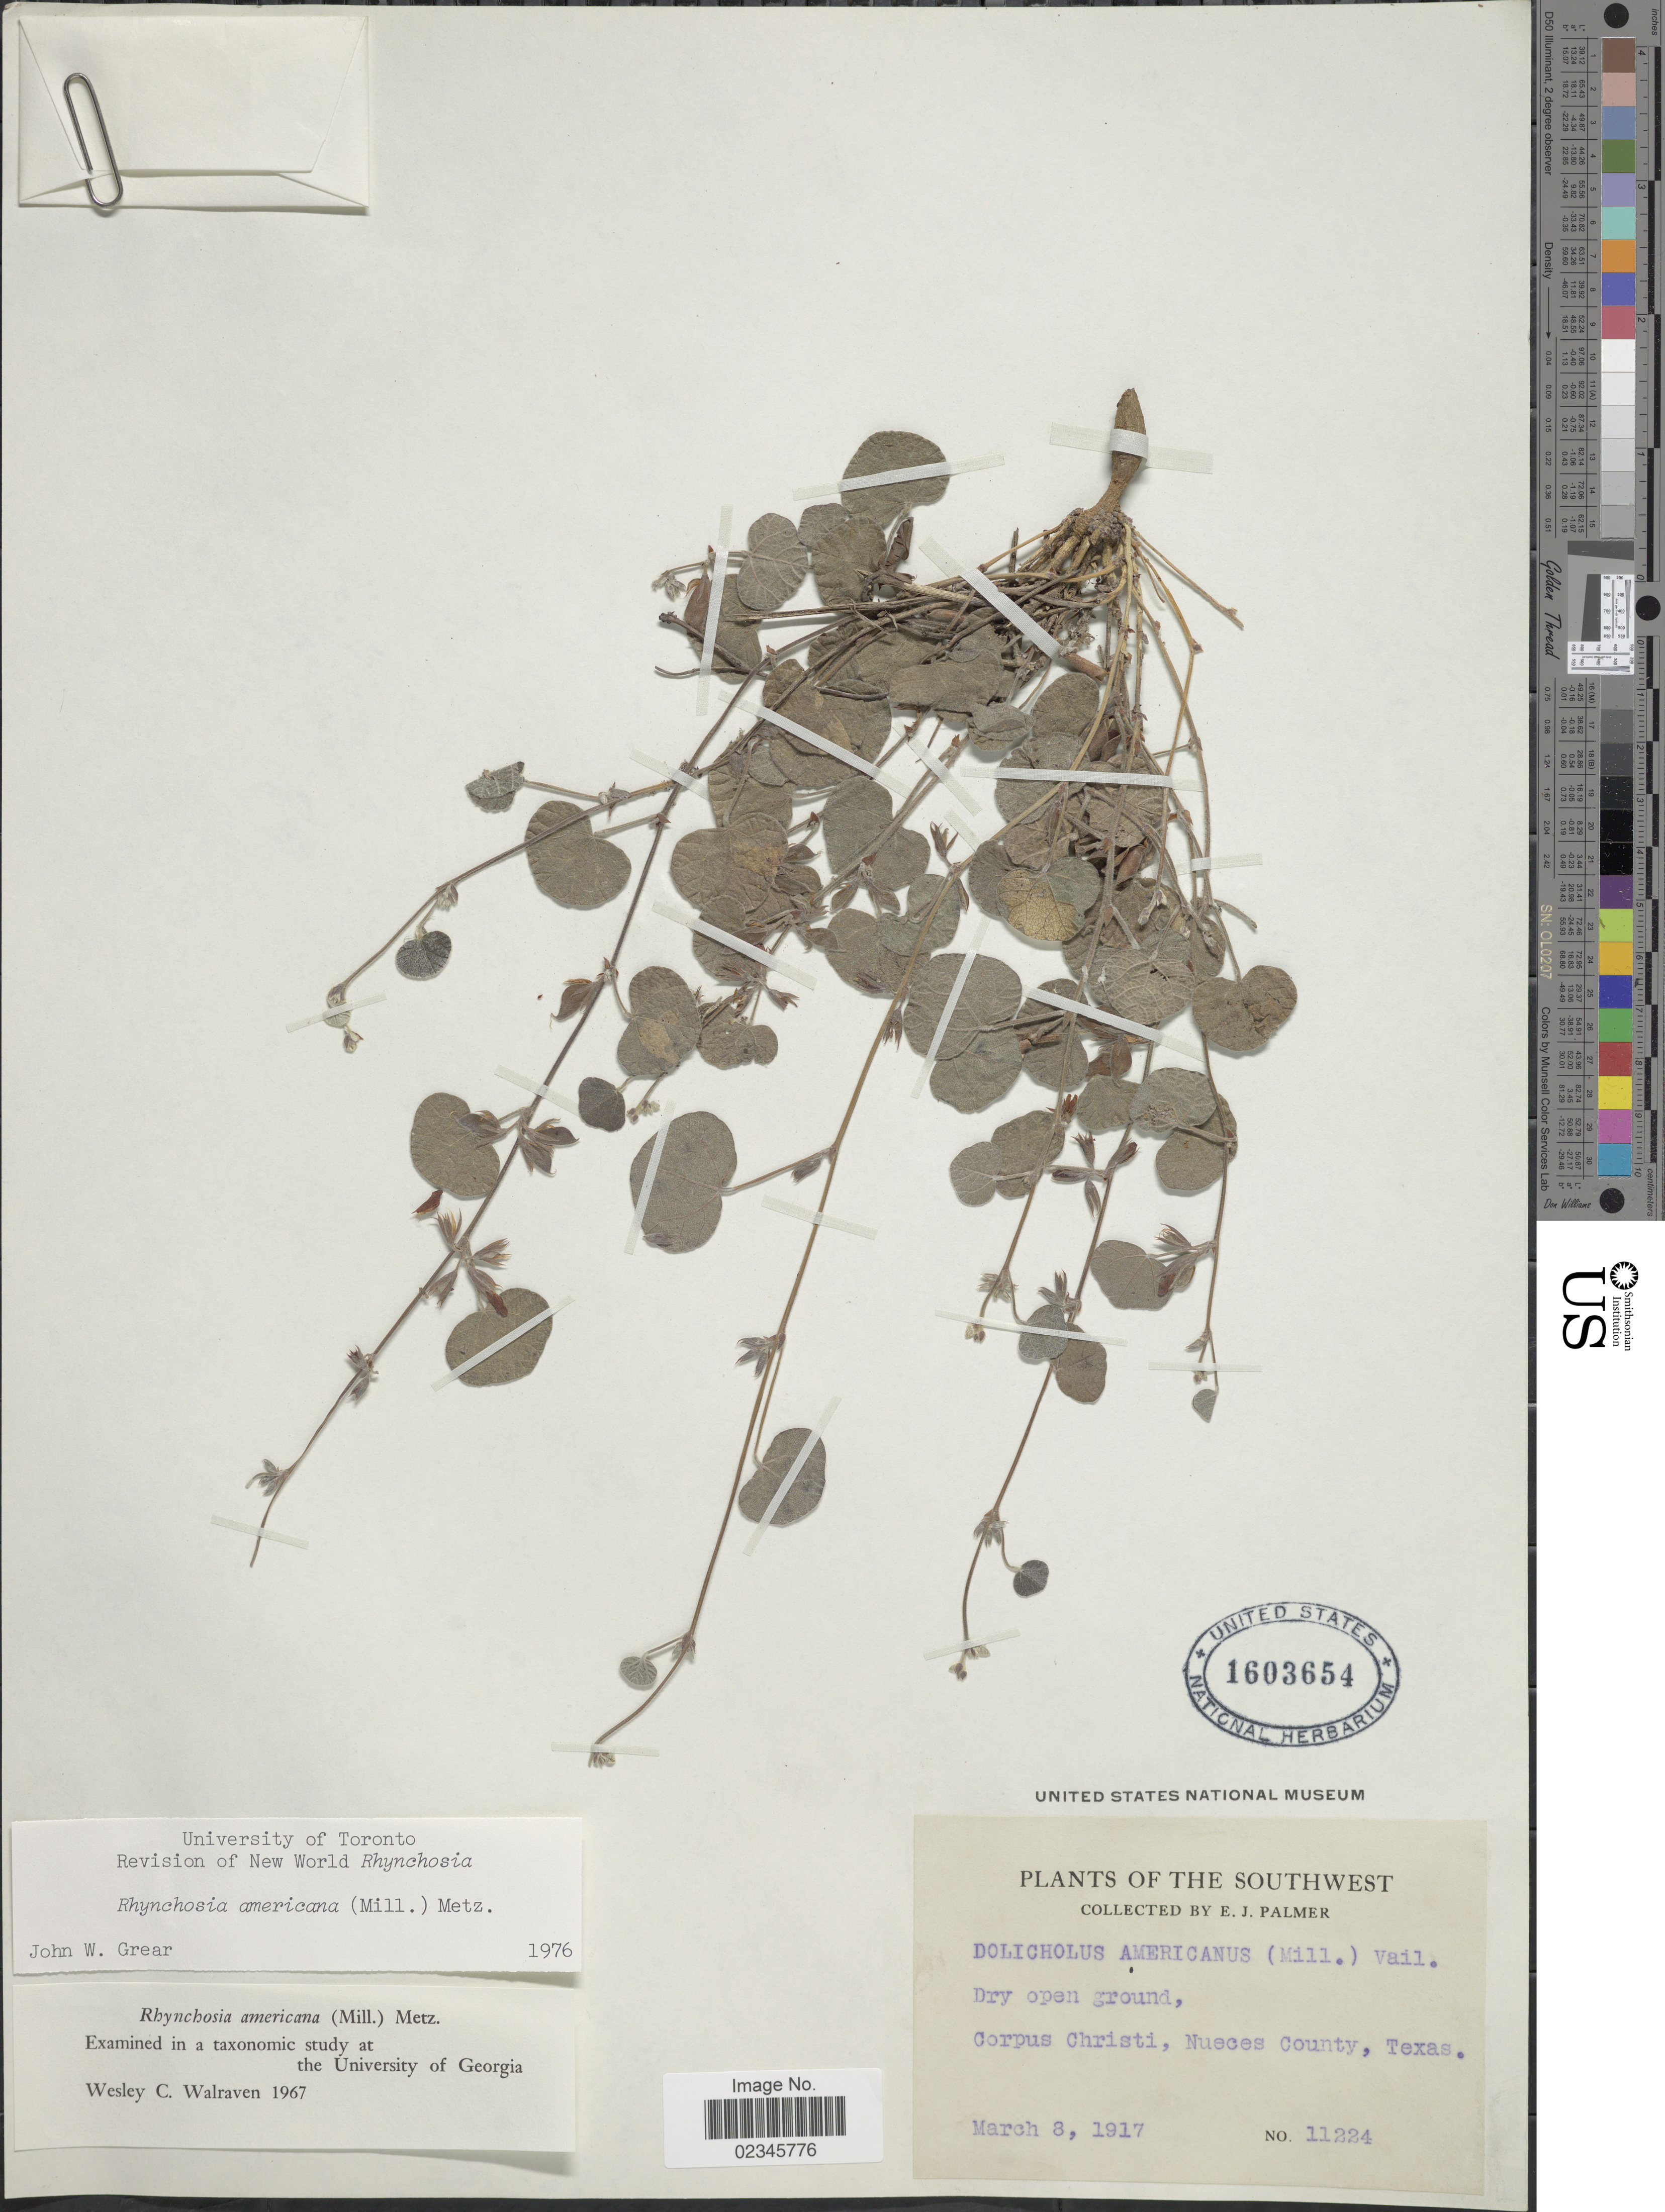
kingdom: Plantae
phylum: Tracheophyta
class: Magnoliopsida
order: Fabales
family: Fabaceae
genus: Rhynchosia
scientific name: Rhynchosia americana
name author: (Mill.) Metz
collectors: E. J. Palmer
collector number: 11224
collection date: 1917-03-08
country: United States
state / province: Texas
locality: The Southwest, Corpus Christi, Nueces County.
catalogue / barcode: US 1603654